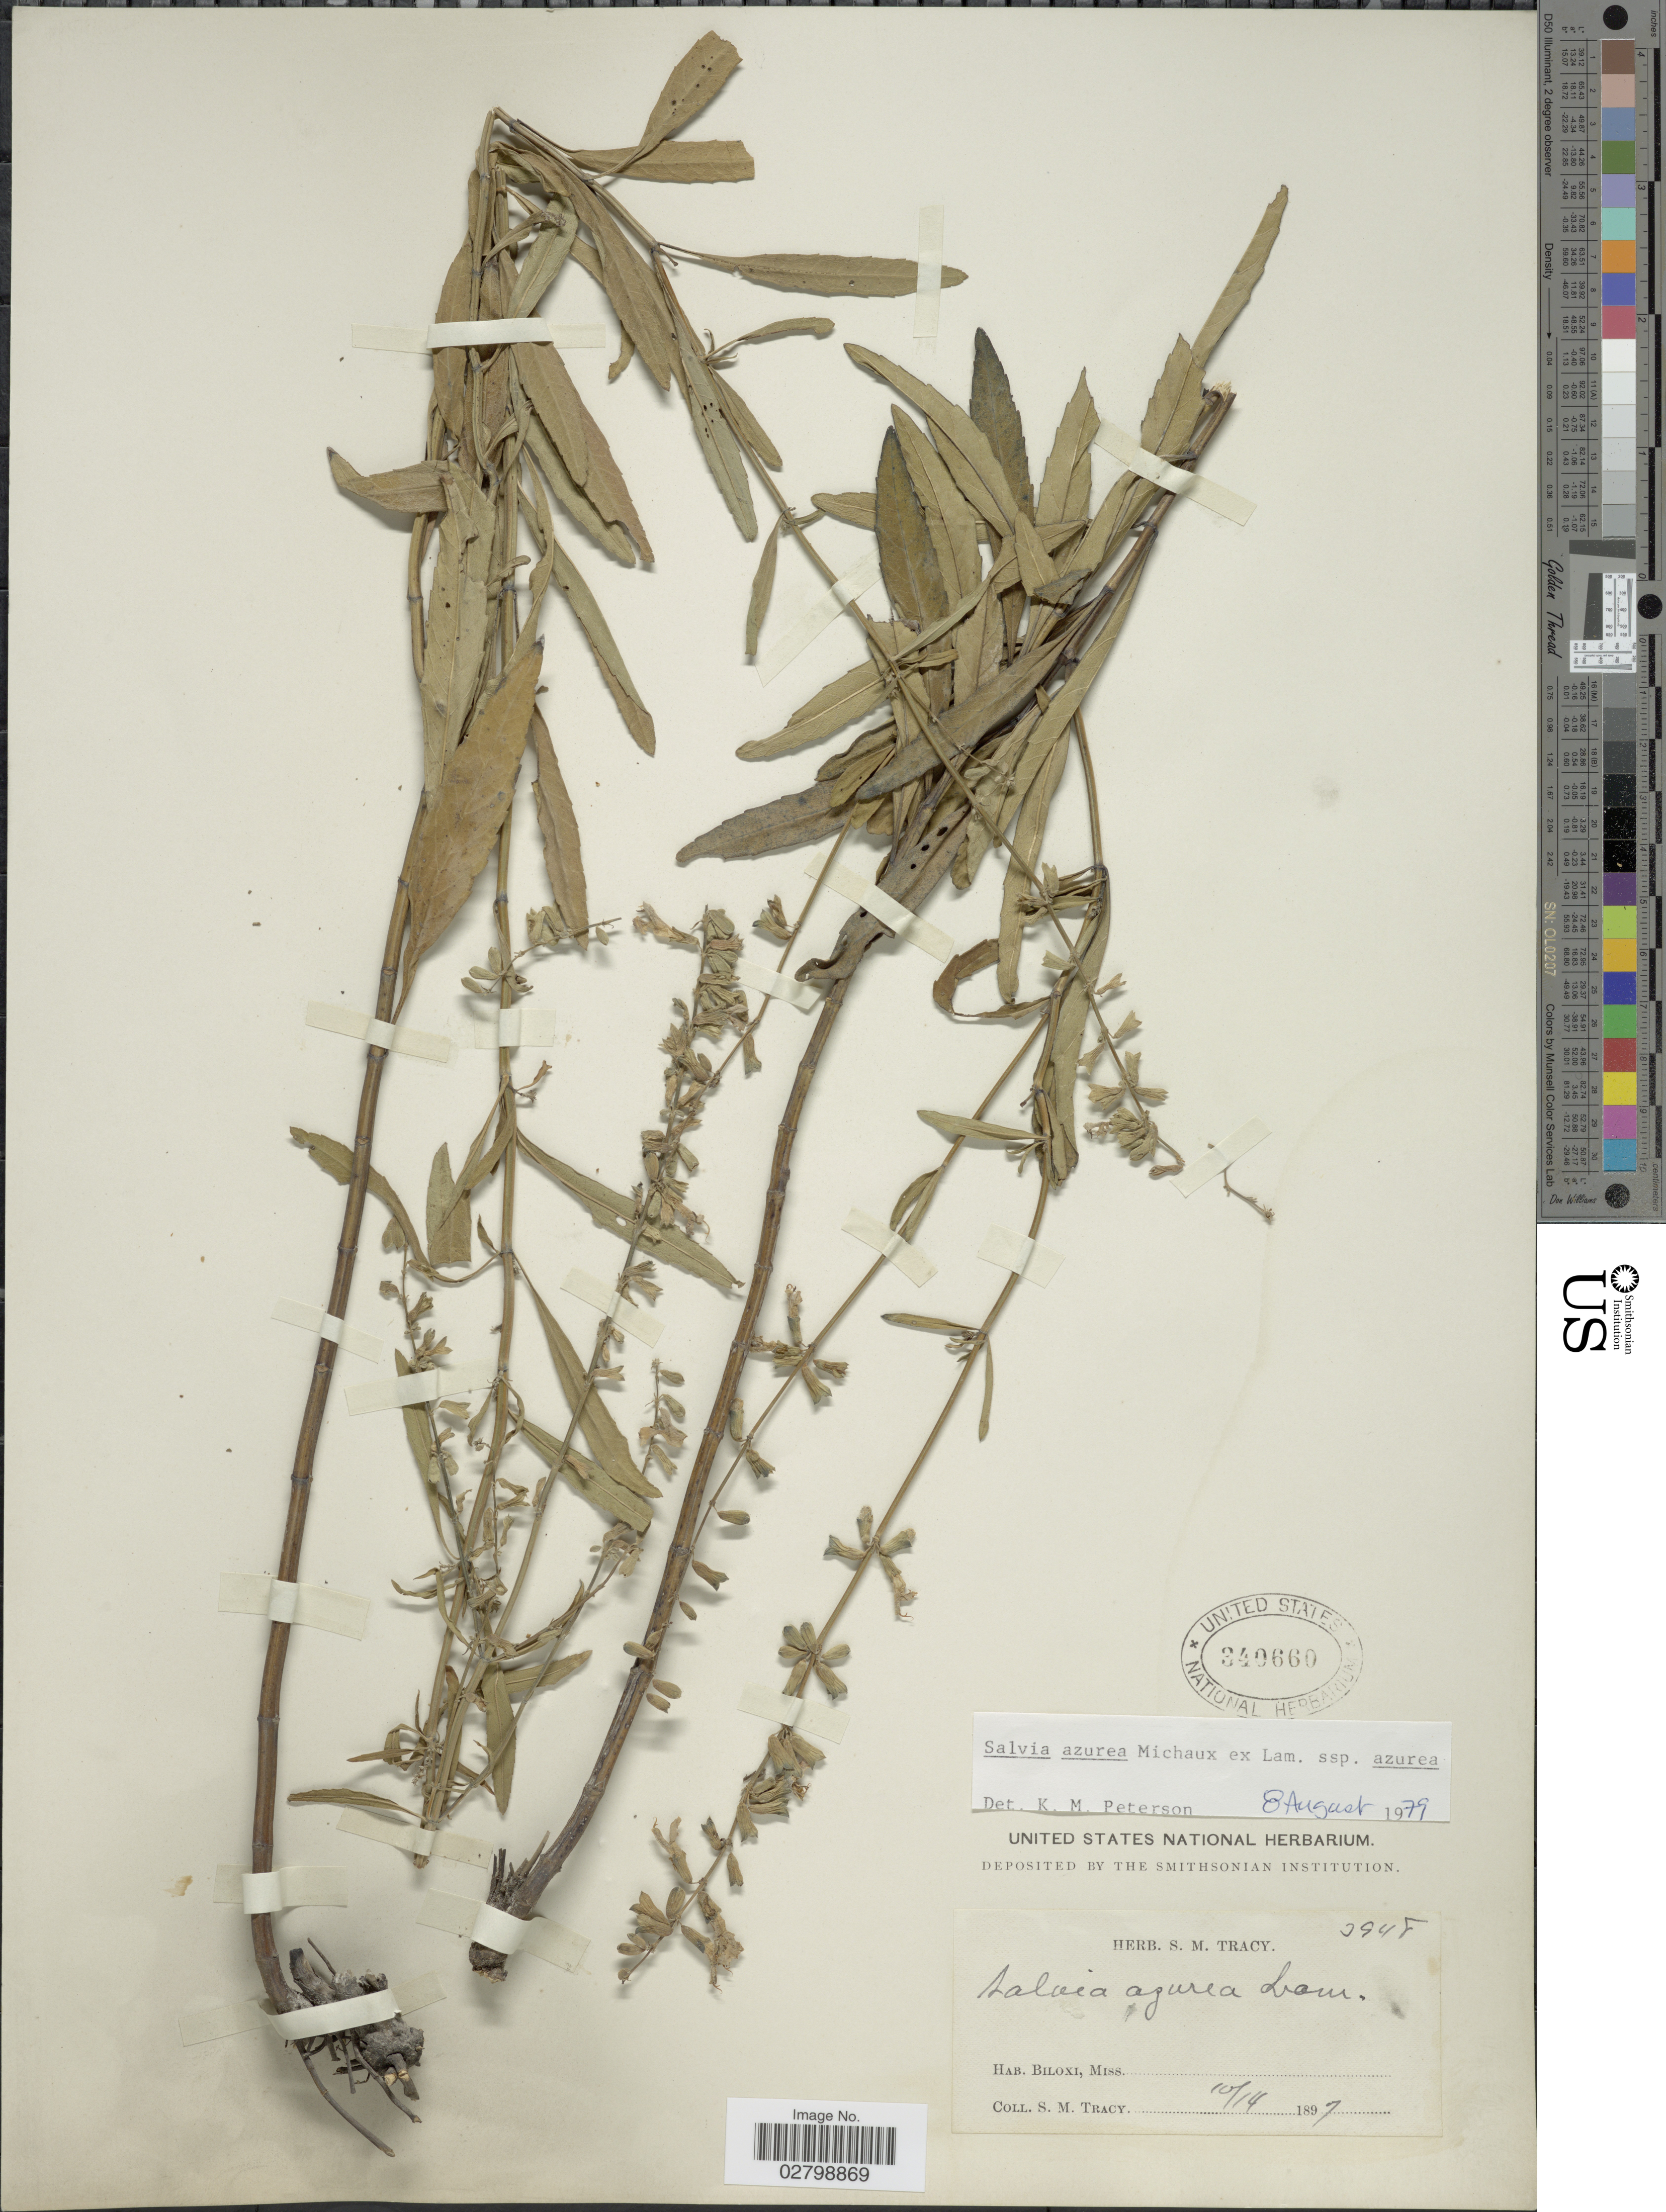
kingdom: Plantae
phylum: Tracheophyta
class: Magnoliopsida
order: Lamiales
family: Lamiaceae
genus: Salvia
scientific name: Salvia azurea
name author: Michx. ex Vahl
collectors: S. M. Tracy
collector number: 3948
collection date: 1897-10-14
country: United States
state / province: Mississippi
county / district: Harrison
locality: Biloxi.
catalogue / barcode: US 340660